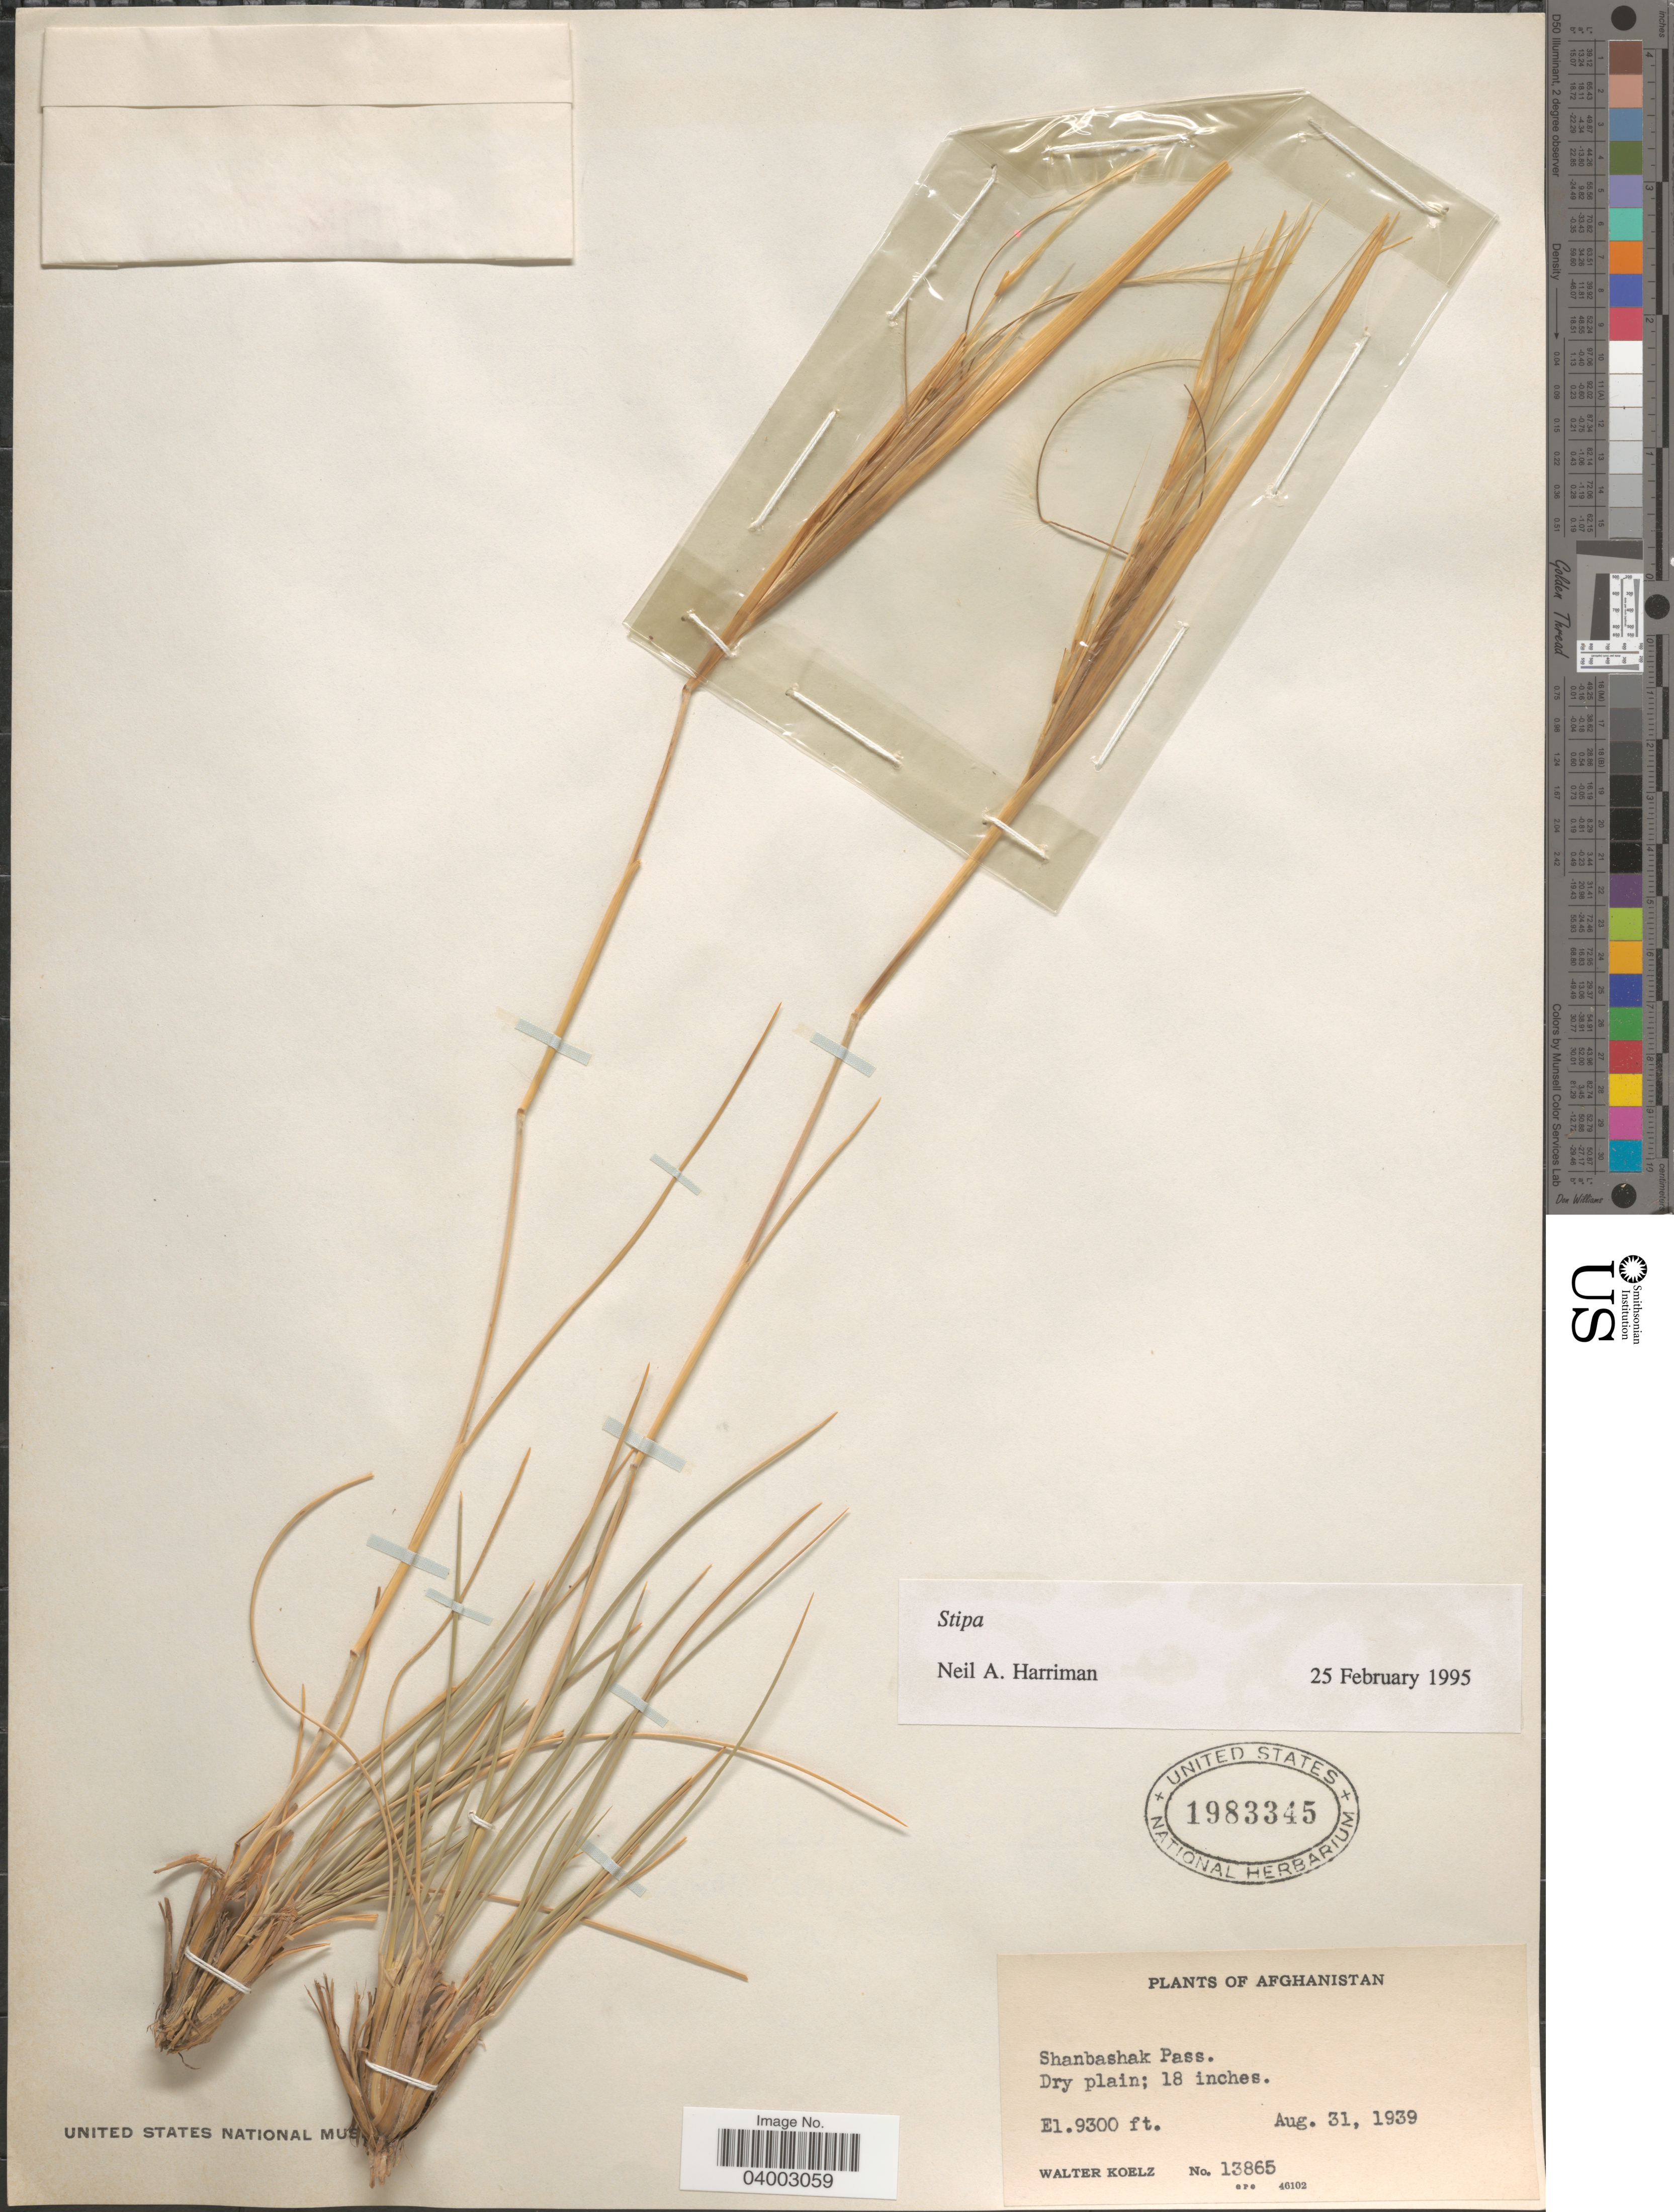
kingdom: Plantae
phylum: Tracheophyta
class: Liliopsida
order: Poales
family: Poaceae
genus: Stipa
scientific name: Stipa sp.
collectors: W. N. Koelz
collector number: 13865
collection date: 1939-08-31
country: Afghanistan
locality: Shanbashak Pass.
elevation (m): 2835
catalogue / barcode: US 1983345